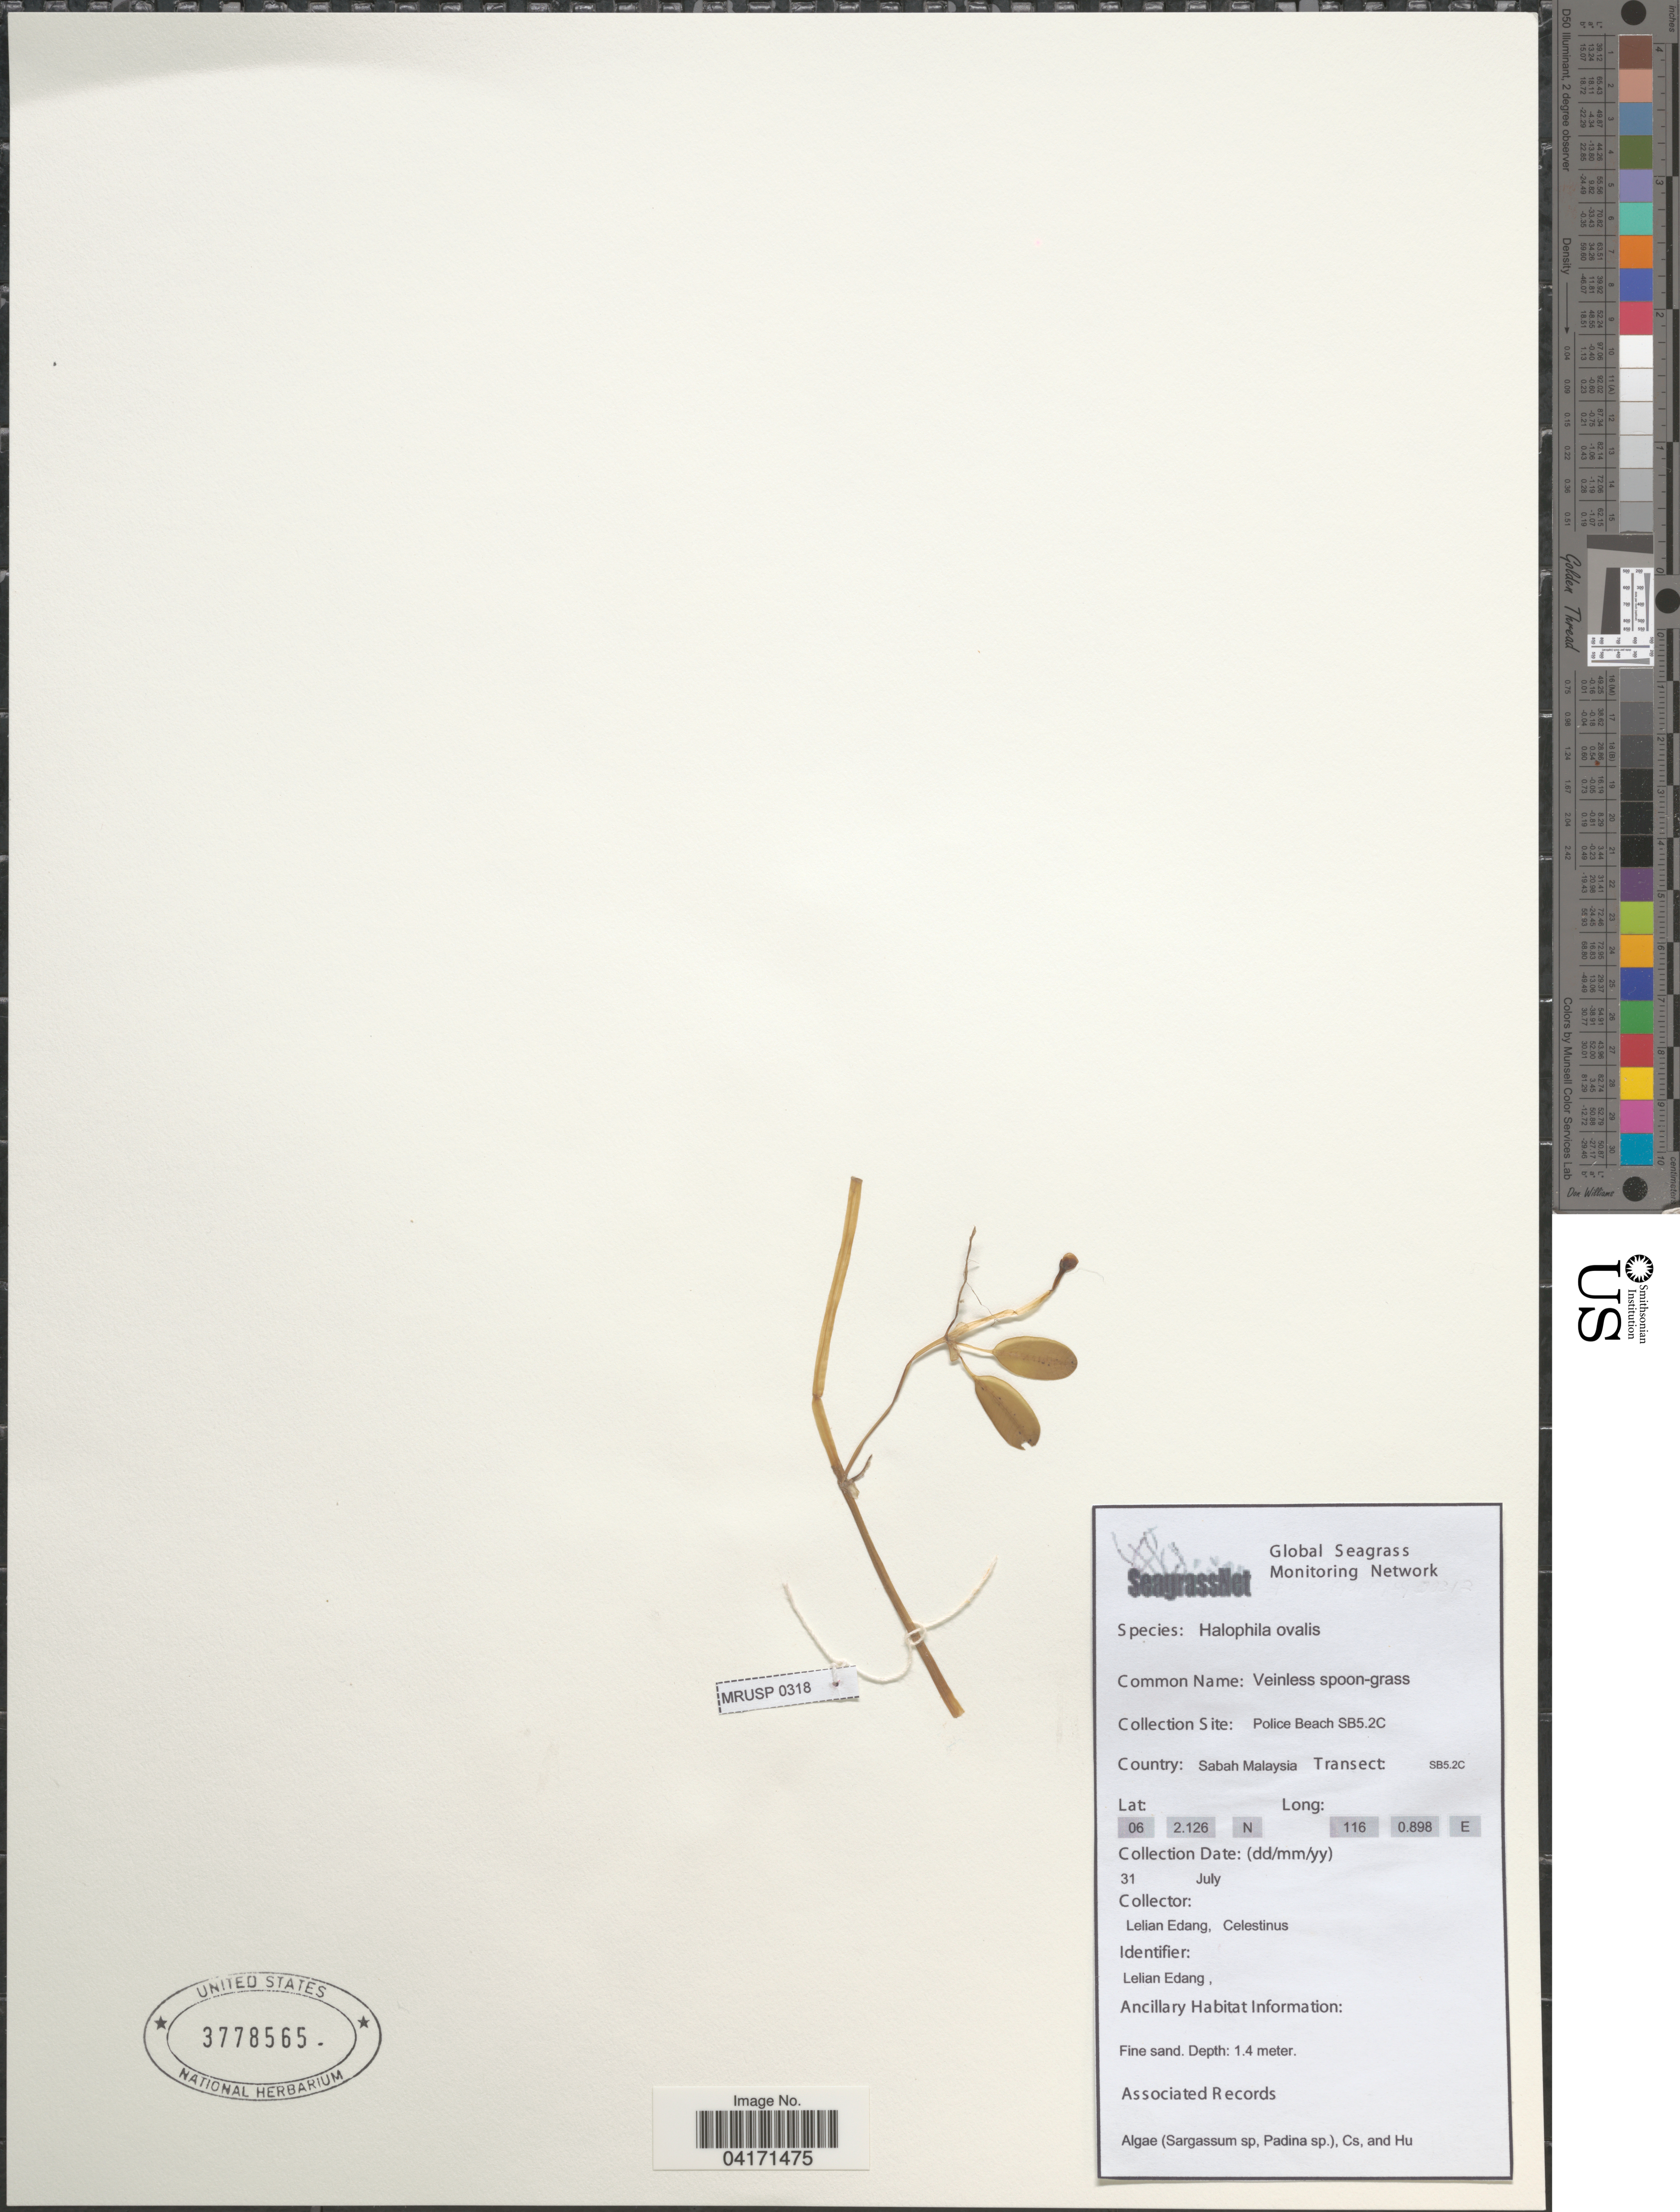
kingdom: Plantae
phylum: Tracheophyta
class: Liliopsida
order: Alismatales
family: Hydrocharitaceae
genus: Halophila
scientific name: Halophila ovalis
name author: (R. Br.) Hook. f.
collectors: L. Celestinus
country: Malaysia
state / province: Sabah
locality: Police Beach SB5.2C. SB5.2C.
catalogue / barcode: US 3778565